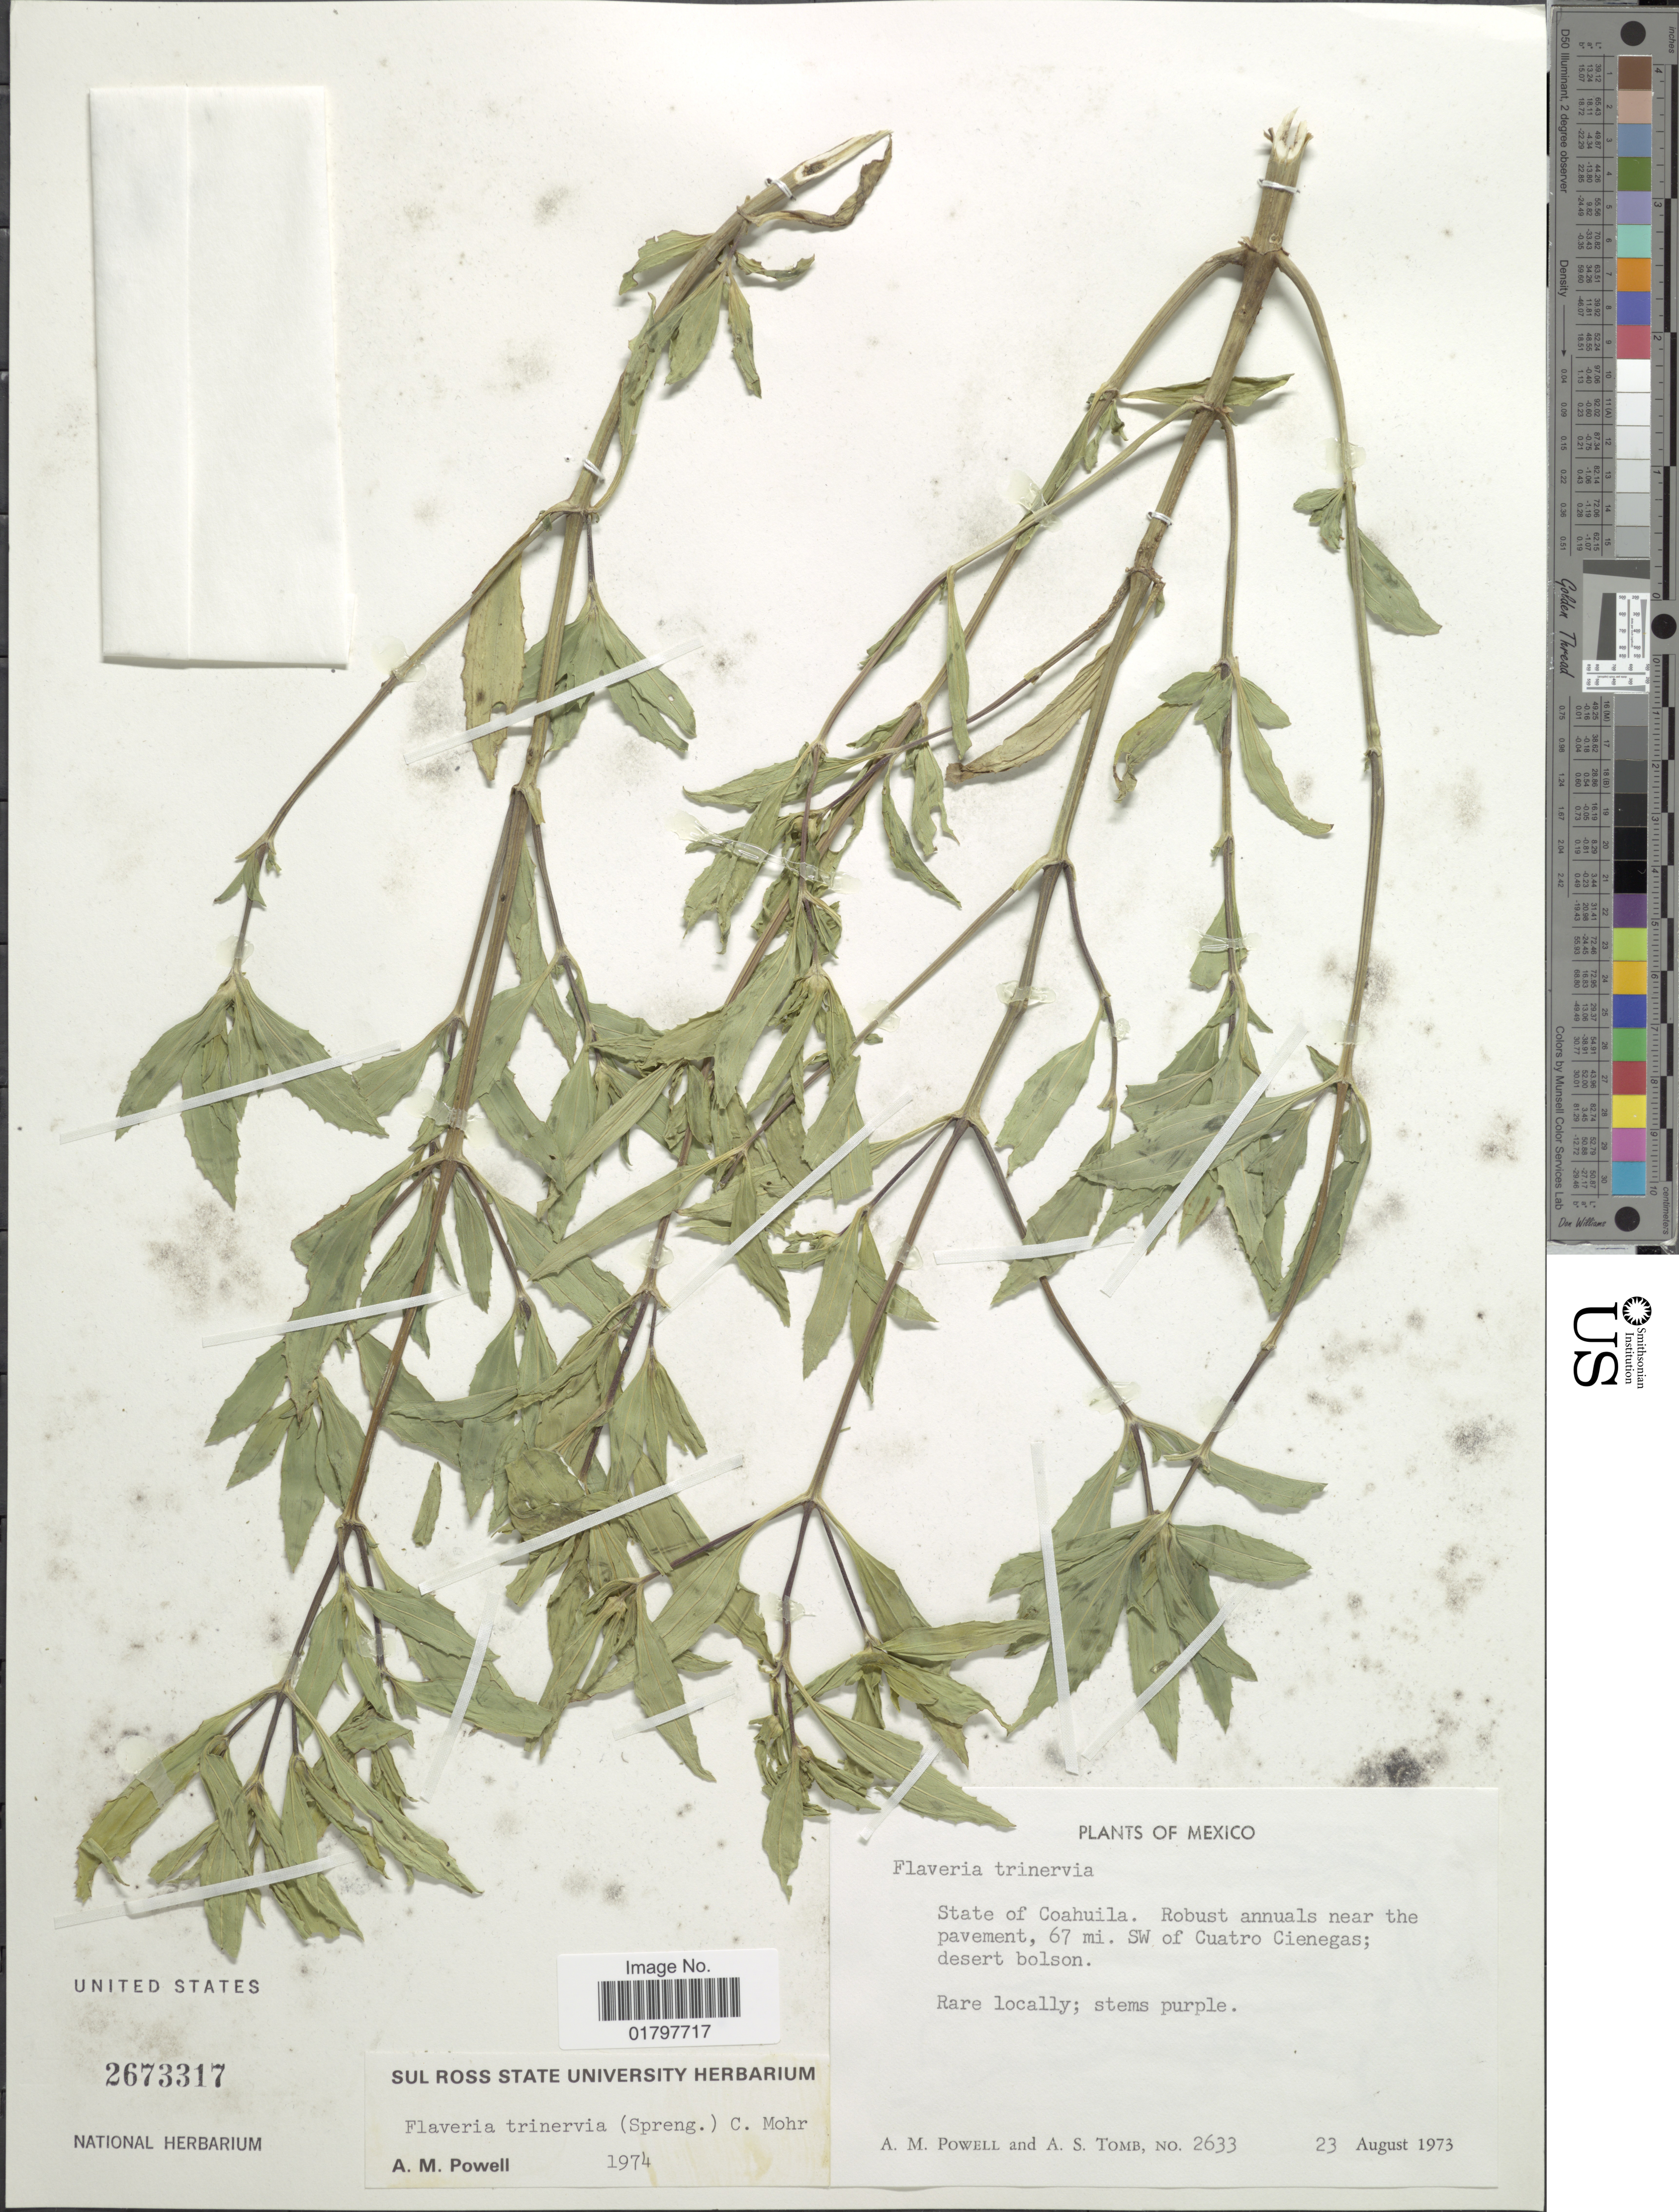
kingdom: Plantae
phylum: Tracheophyta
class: Magnoliopsida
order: Asterales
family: Asteraceae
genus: Flaveria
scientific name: Flaveria trinervia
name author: (Spreng.) C. Mohr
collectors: A. M. Powell & A. Tomb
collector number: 2633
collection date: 1973-08-23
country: Mexico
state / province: Coahuila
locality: State of Coahuila. Robust annuals near the pavement, 67 mi. SW of Cuatro Cienegas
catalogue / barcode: US 2673317